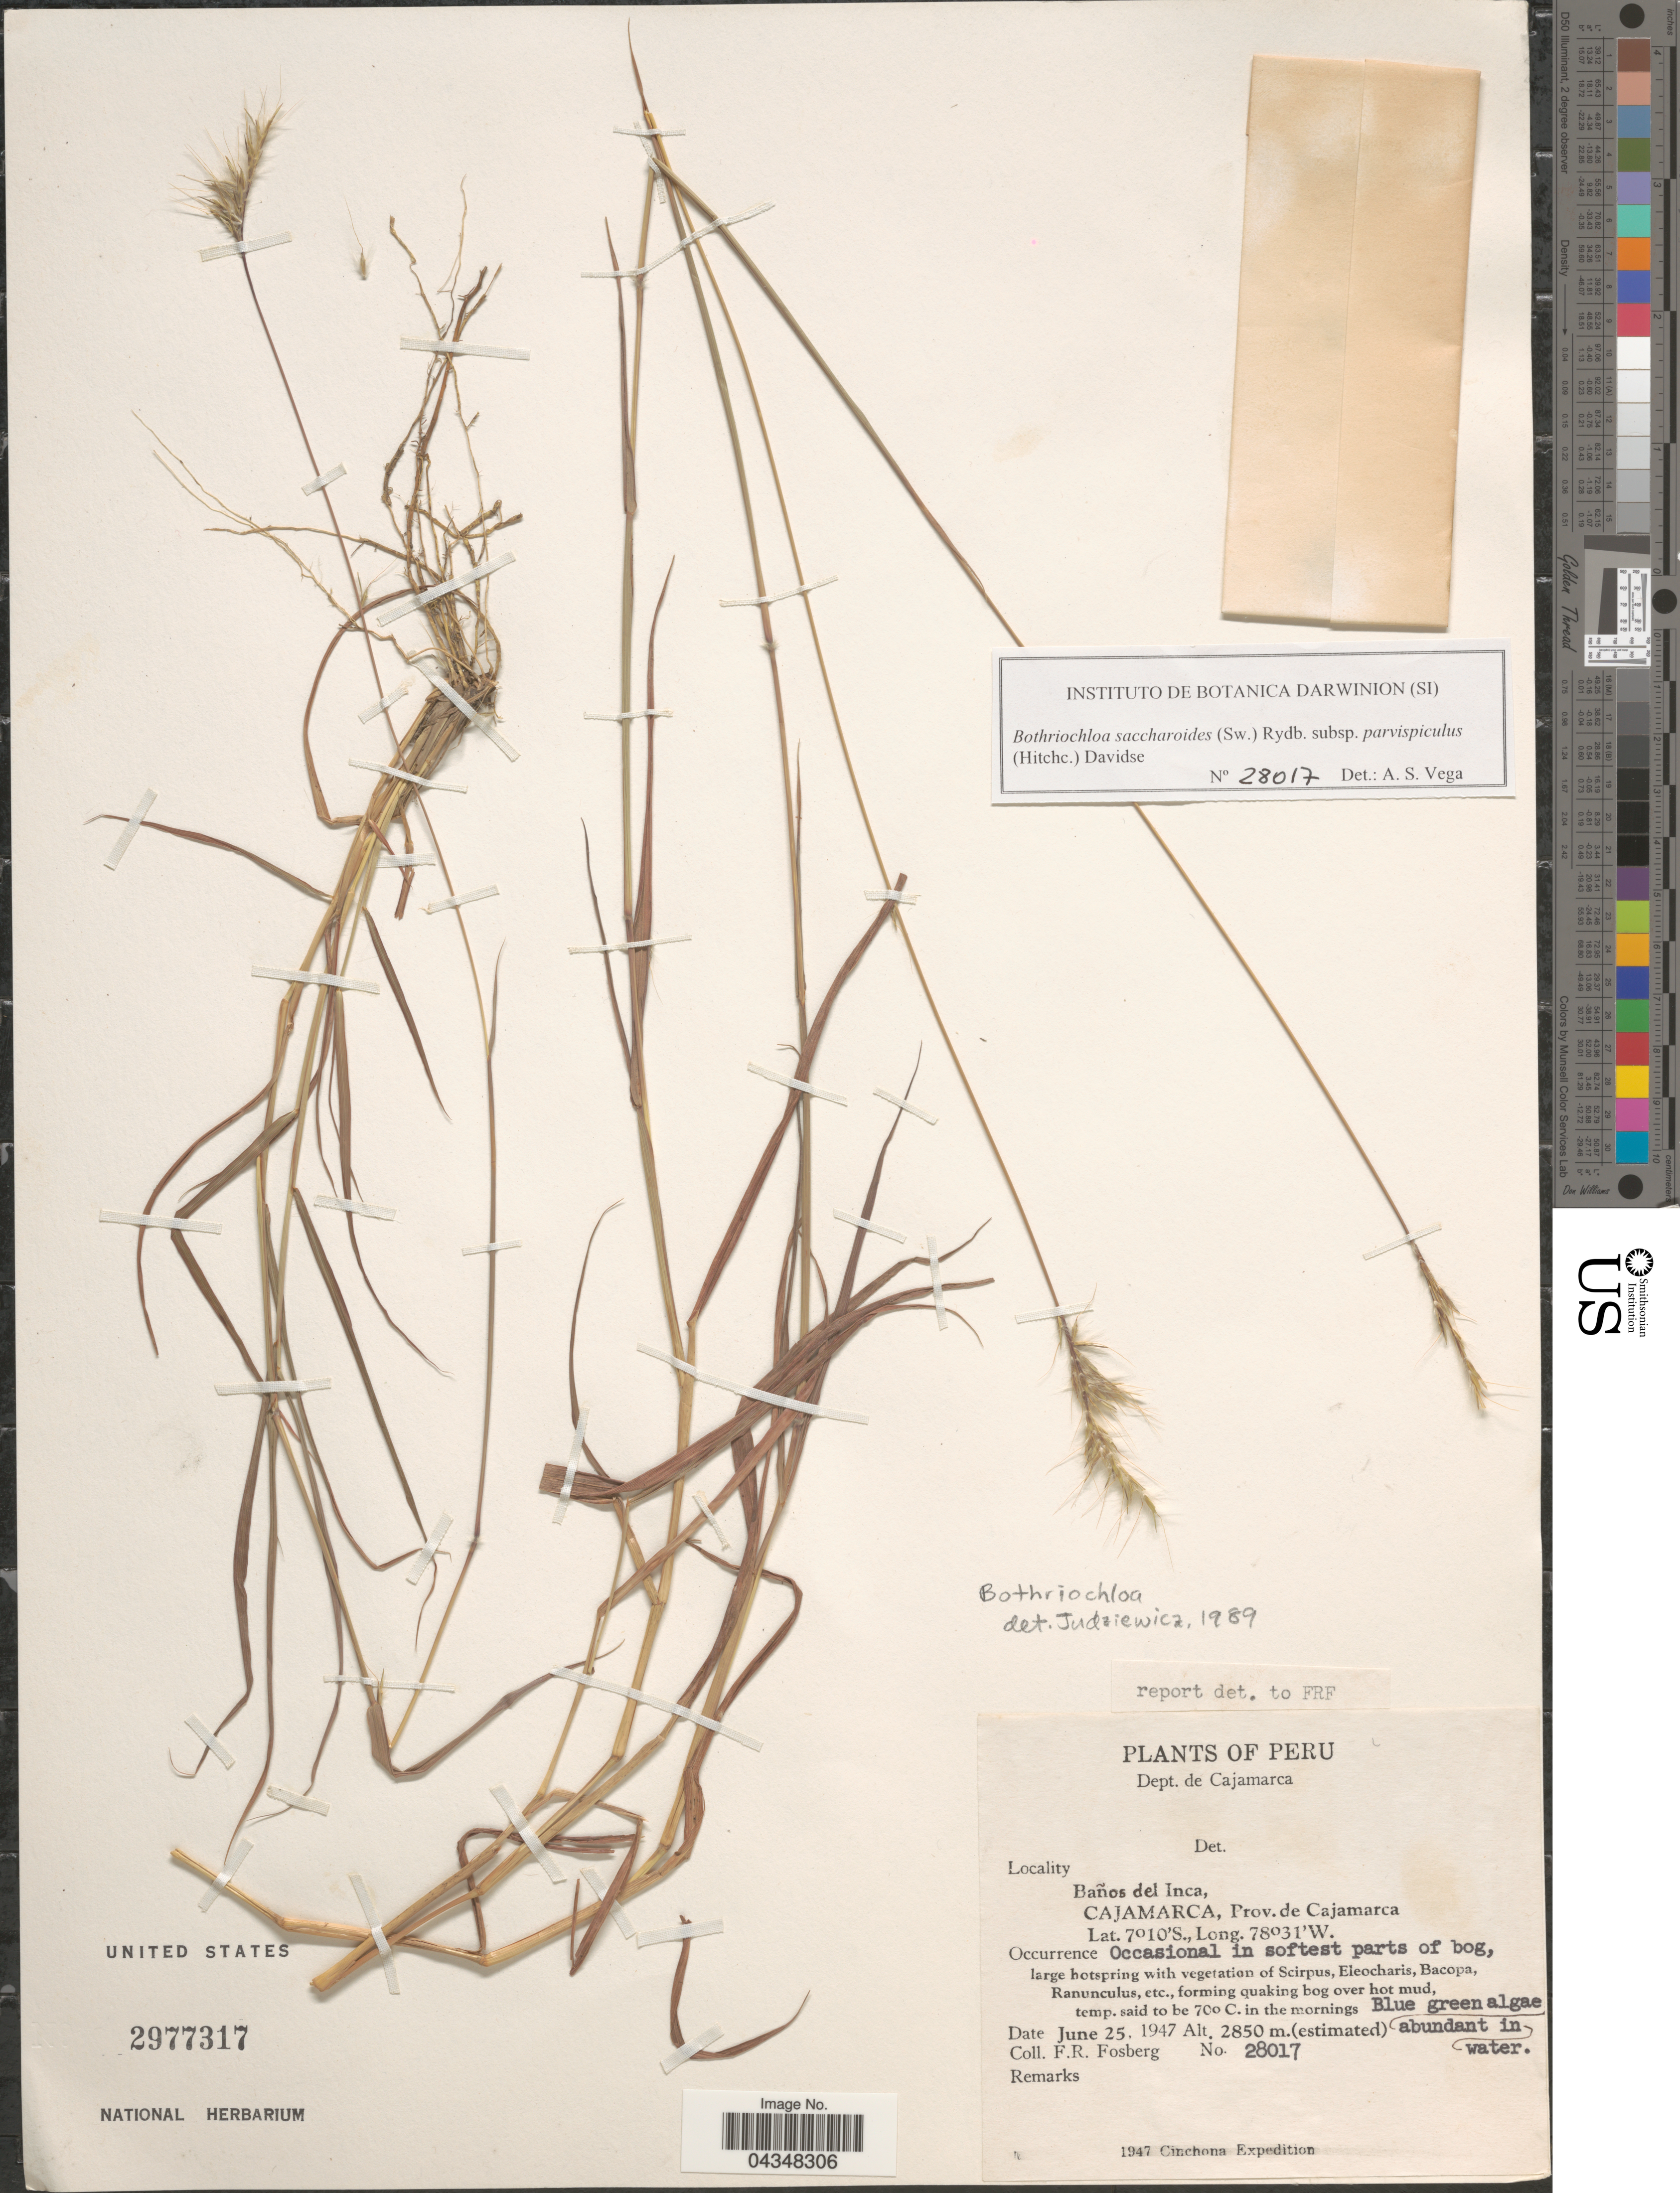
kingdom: Plantae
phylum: Tracheophyta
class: Liliopsida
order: Poales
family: Poaceae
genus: Bothriochloa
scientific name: Bothriochloa saccharoides var. parvispicula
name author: (Hitchc.) Tovar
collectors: F. R. Fosberg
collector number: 28017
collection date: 1947-06-25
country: Peru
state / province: Cajamarca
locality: Dept. de Cajamarca. Baños del Inca, Cajamarca, Prov. de Cajamarca.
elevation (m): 2850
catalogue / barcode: US 2977317